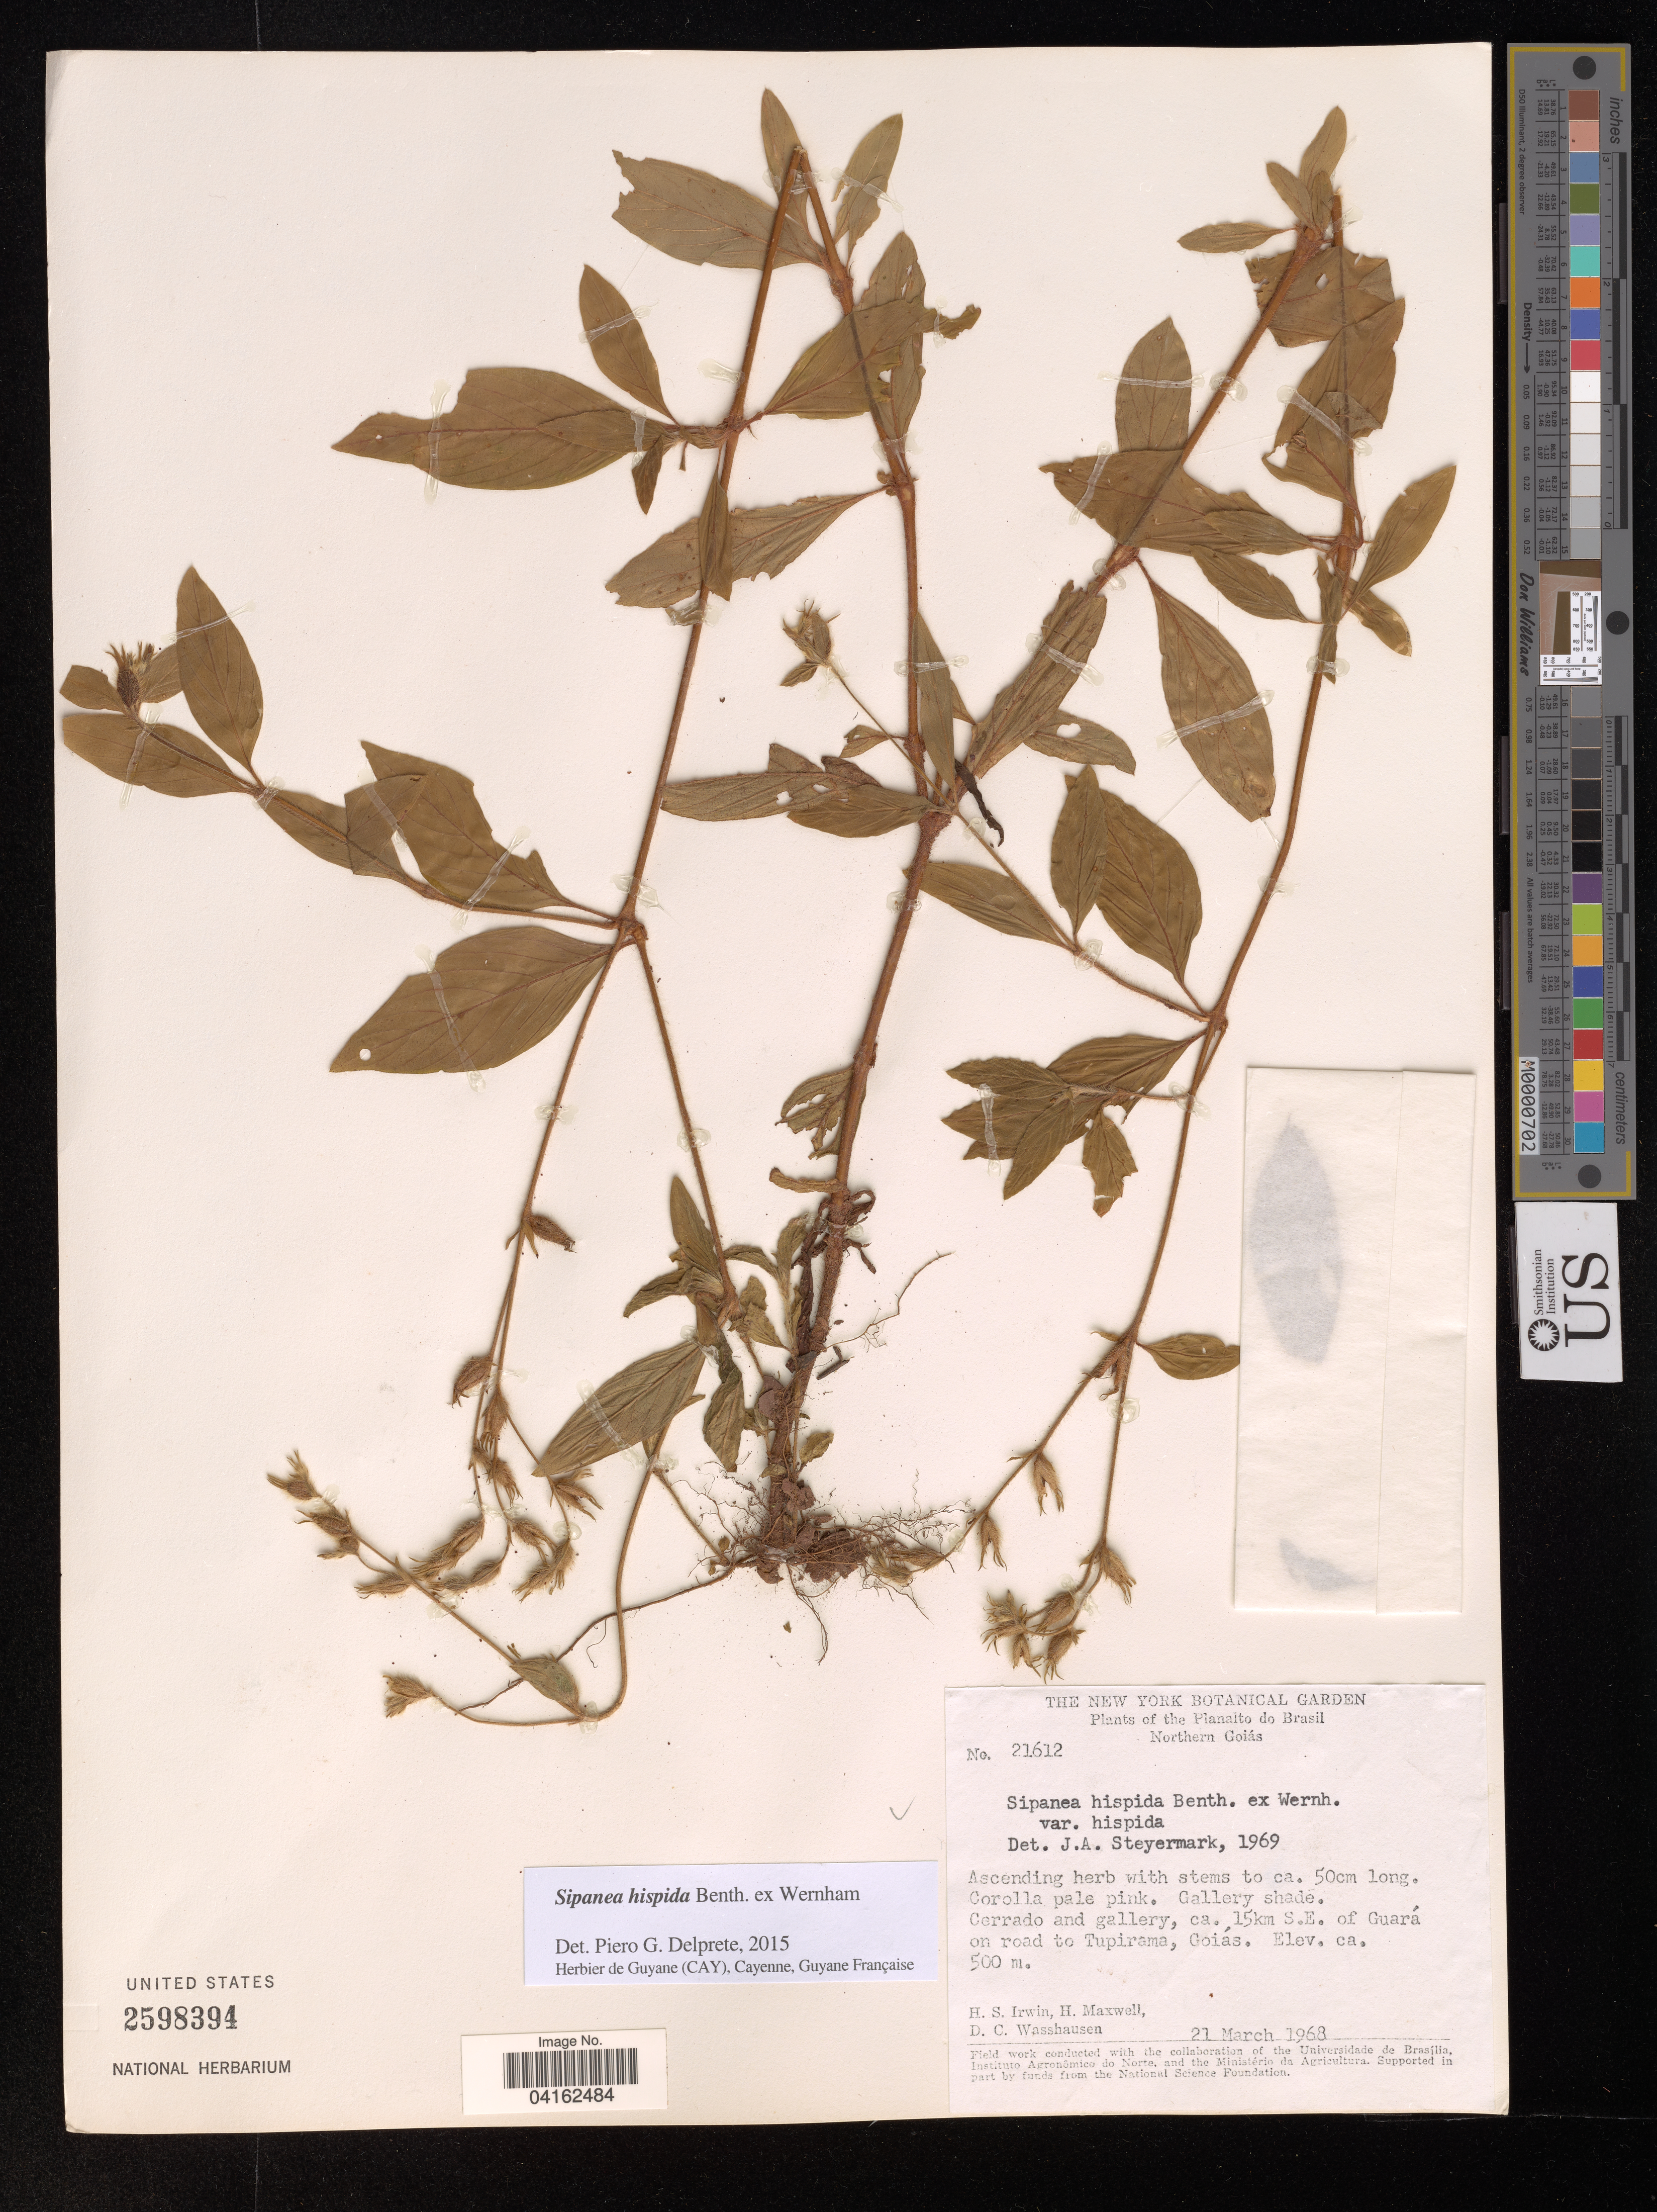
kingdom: Plantae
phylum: Tracheophyta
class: Magnoliopsida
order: Gentianales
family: Rubiaceae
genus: Sipanea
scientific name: Sipanea hispida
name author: Benth. ex Wernham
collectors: H. Irwin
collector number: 21612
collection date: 1968-03-21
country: Brazil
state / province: Goiás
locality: Planalto do Brasil. Northn Goiás. Cerrado and gallery, ca. 15km S.E. of Guará on road to Tupirama, Goiás.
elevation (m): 500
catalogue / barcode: US 2598394